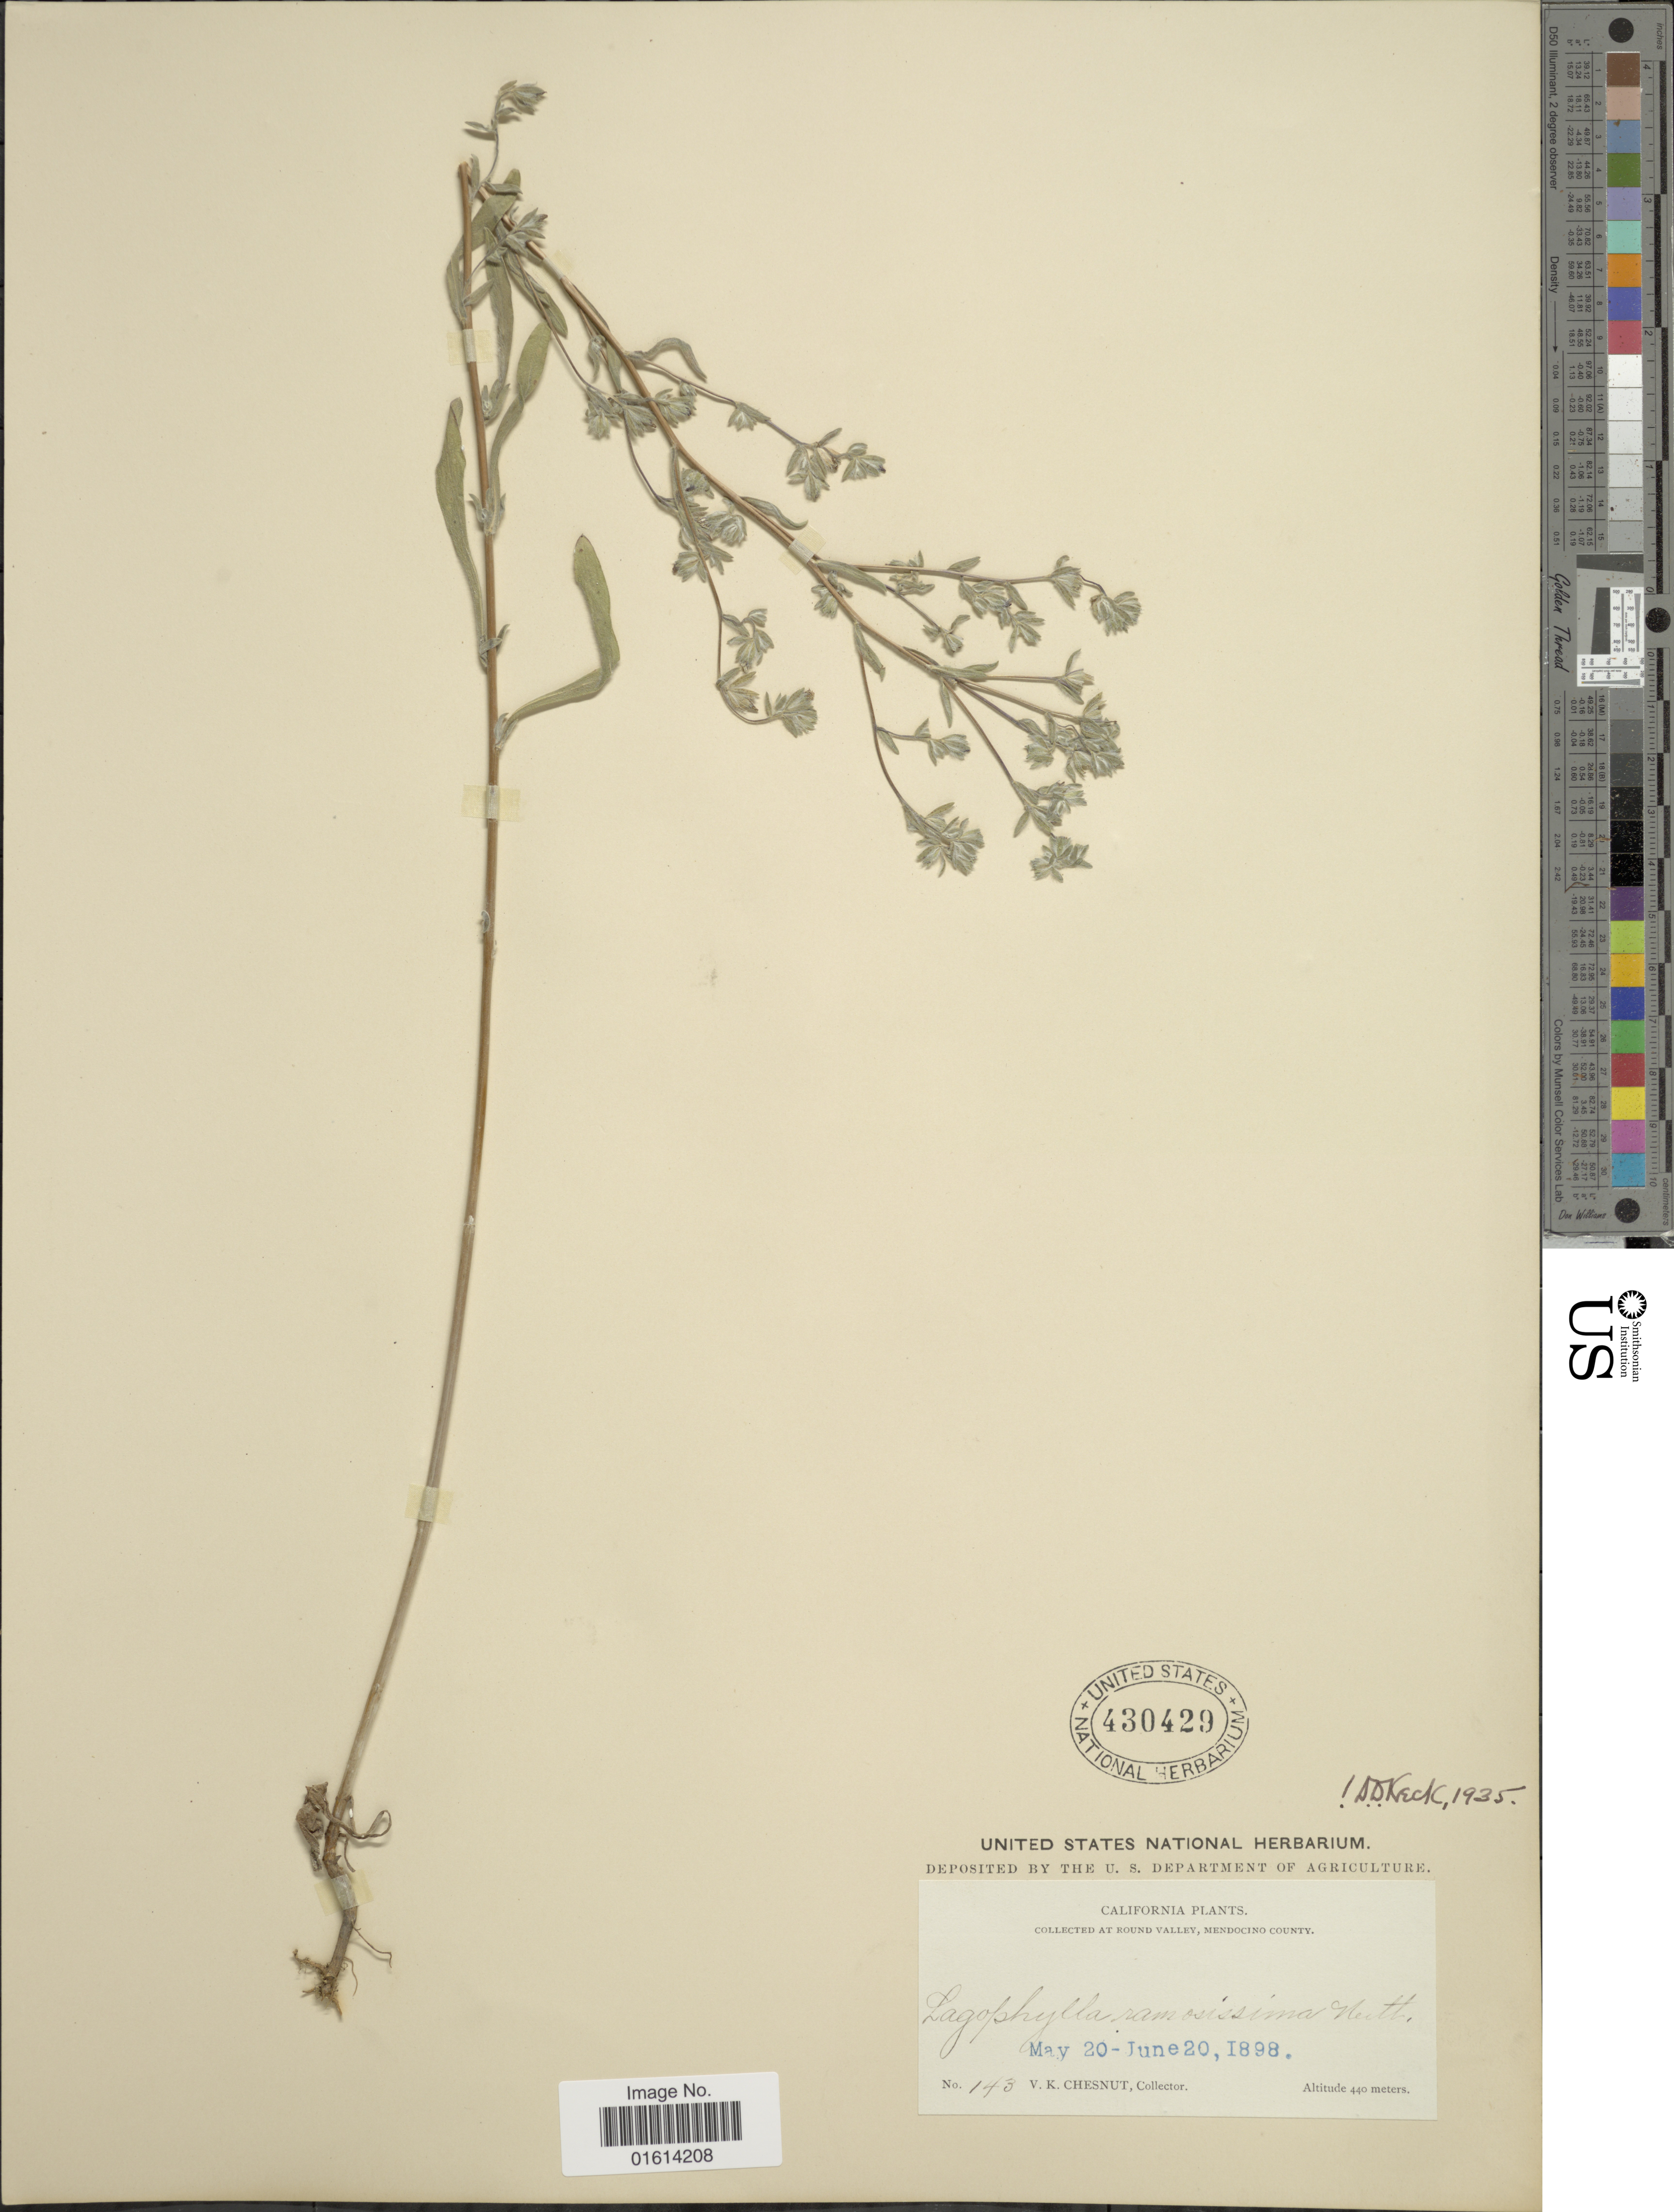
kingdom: Plantae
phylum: Tracheophyta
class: Magnoliopsida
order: Asterales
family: Asteraceae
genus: Lagophylla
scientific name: Lagophylla ramosissima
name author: Nutt.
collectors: V. Chesnut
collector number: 143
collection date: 1898-05-20/1898-06-20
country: United States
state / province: California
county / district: Mendocino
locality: Round Valley, Mendocino County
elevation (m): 440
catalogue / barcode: US 430429